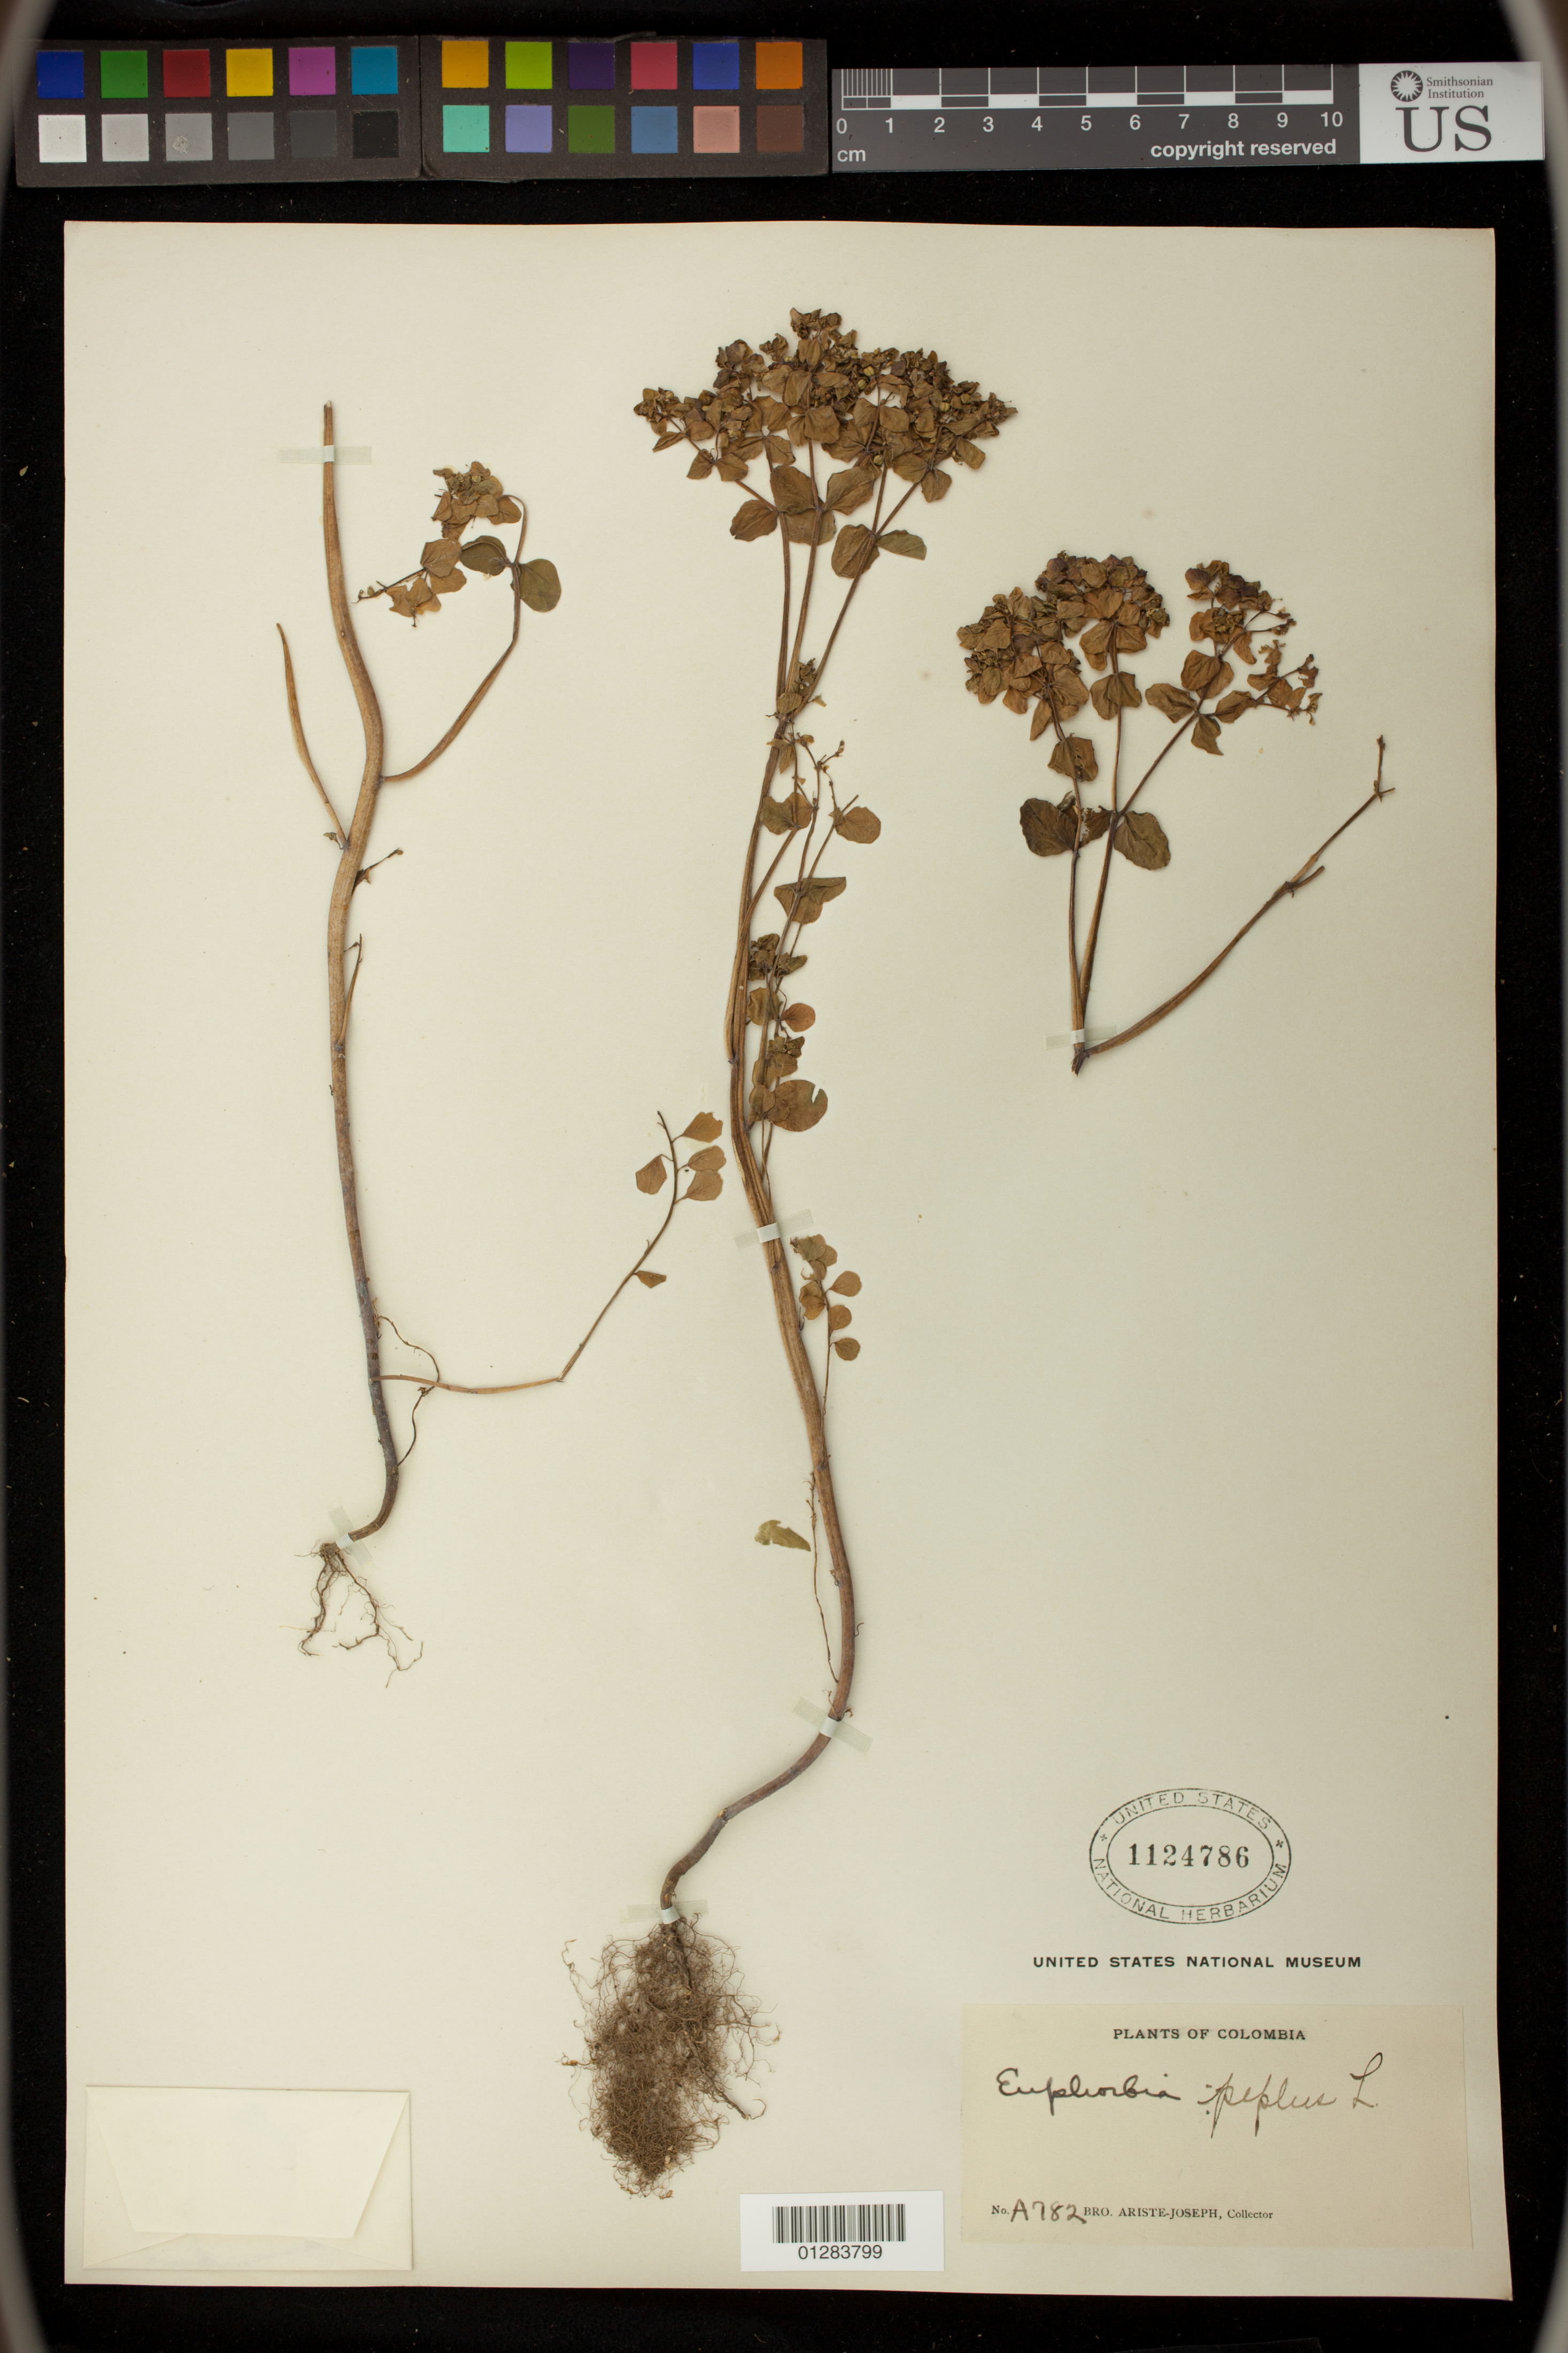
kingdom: Plantae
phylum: Tracheophyta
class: Magnoliopsida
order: Malpighiales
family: Euphorbiaceae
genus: Euphorbia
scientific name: Euphorbia peplus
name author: L.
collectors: Bro. Ariste-Joseph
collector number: A782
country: Colombia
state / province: Bogota D.C. / Cundinamarca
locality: Bogota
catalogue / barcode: US 1124786